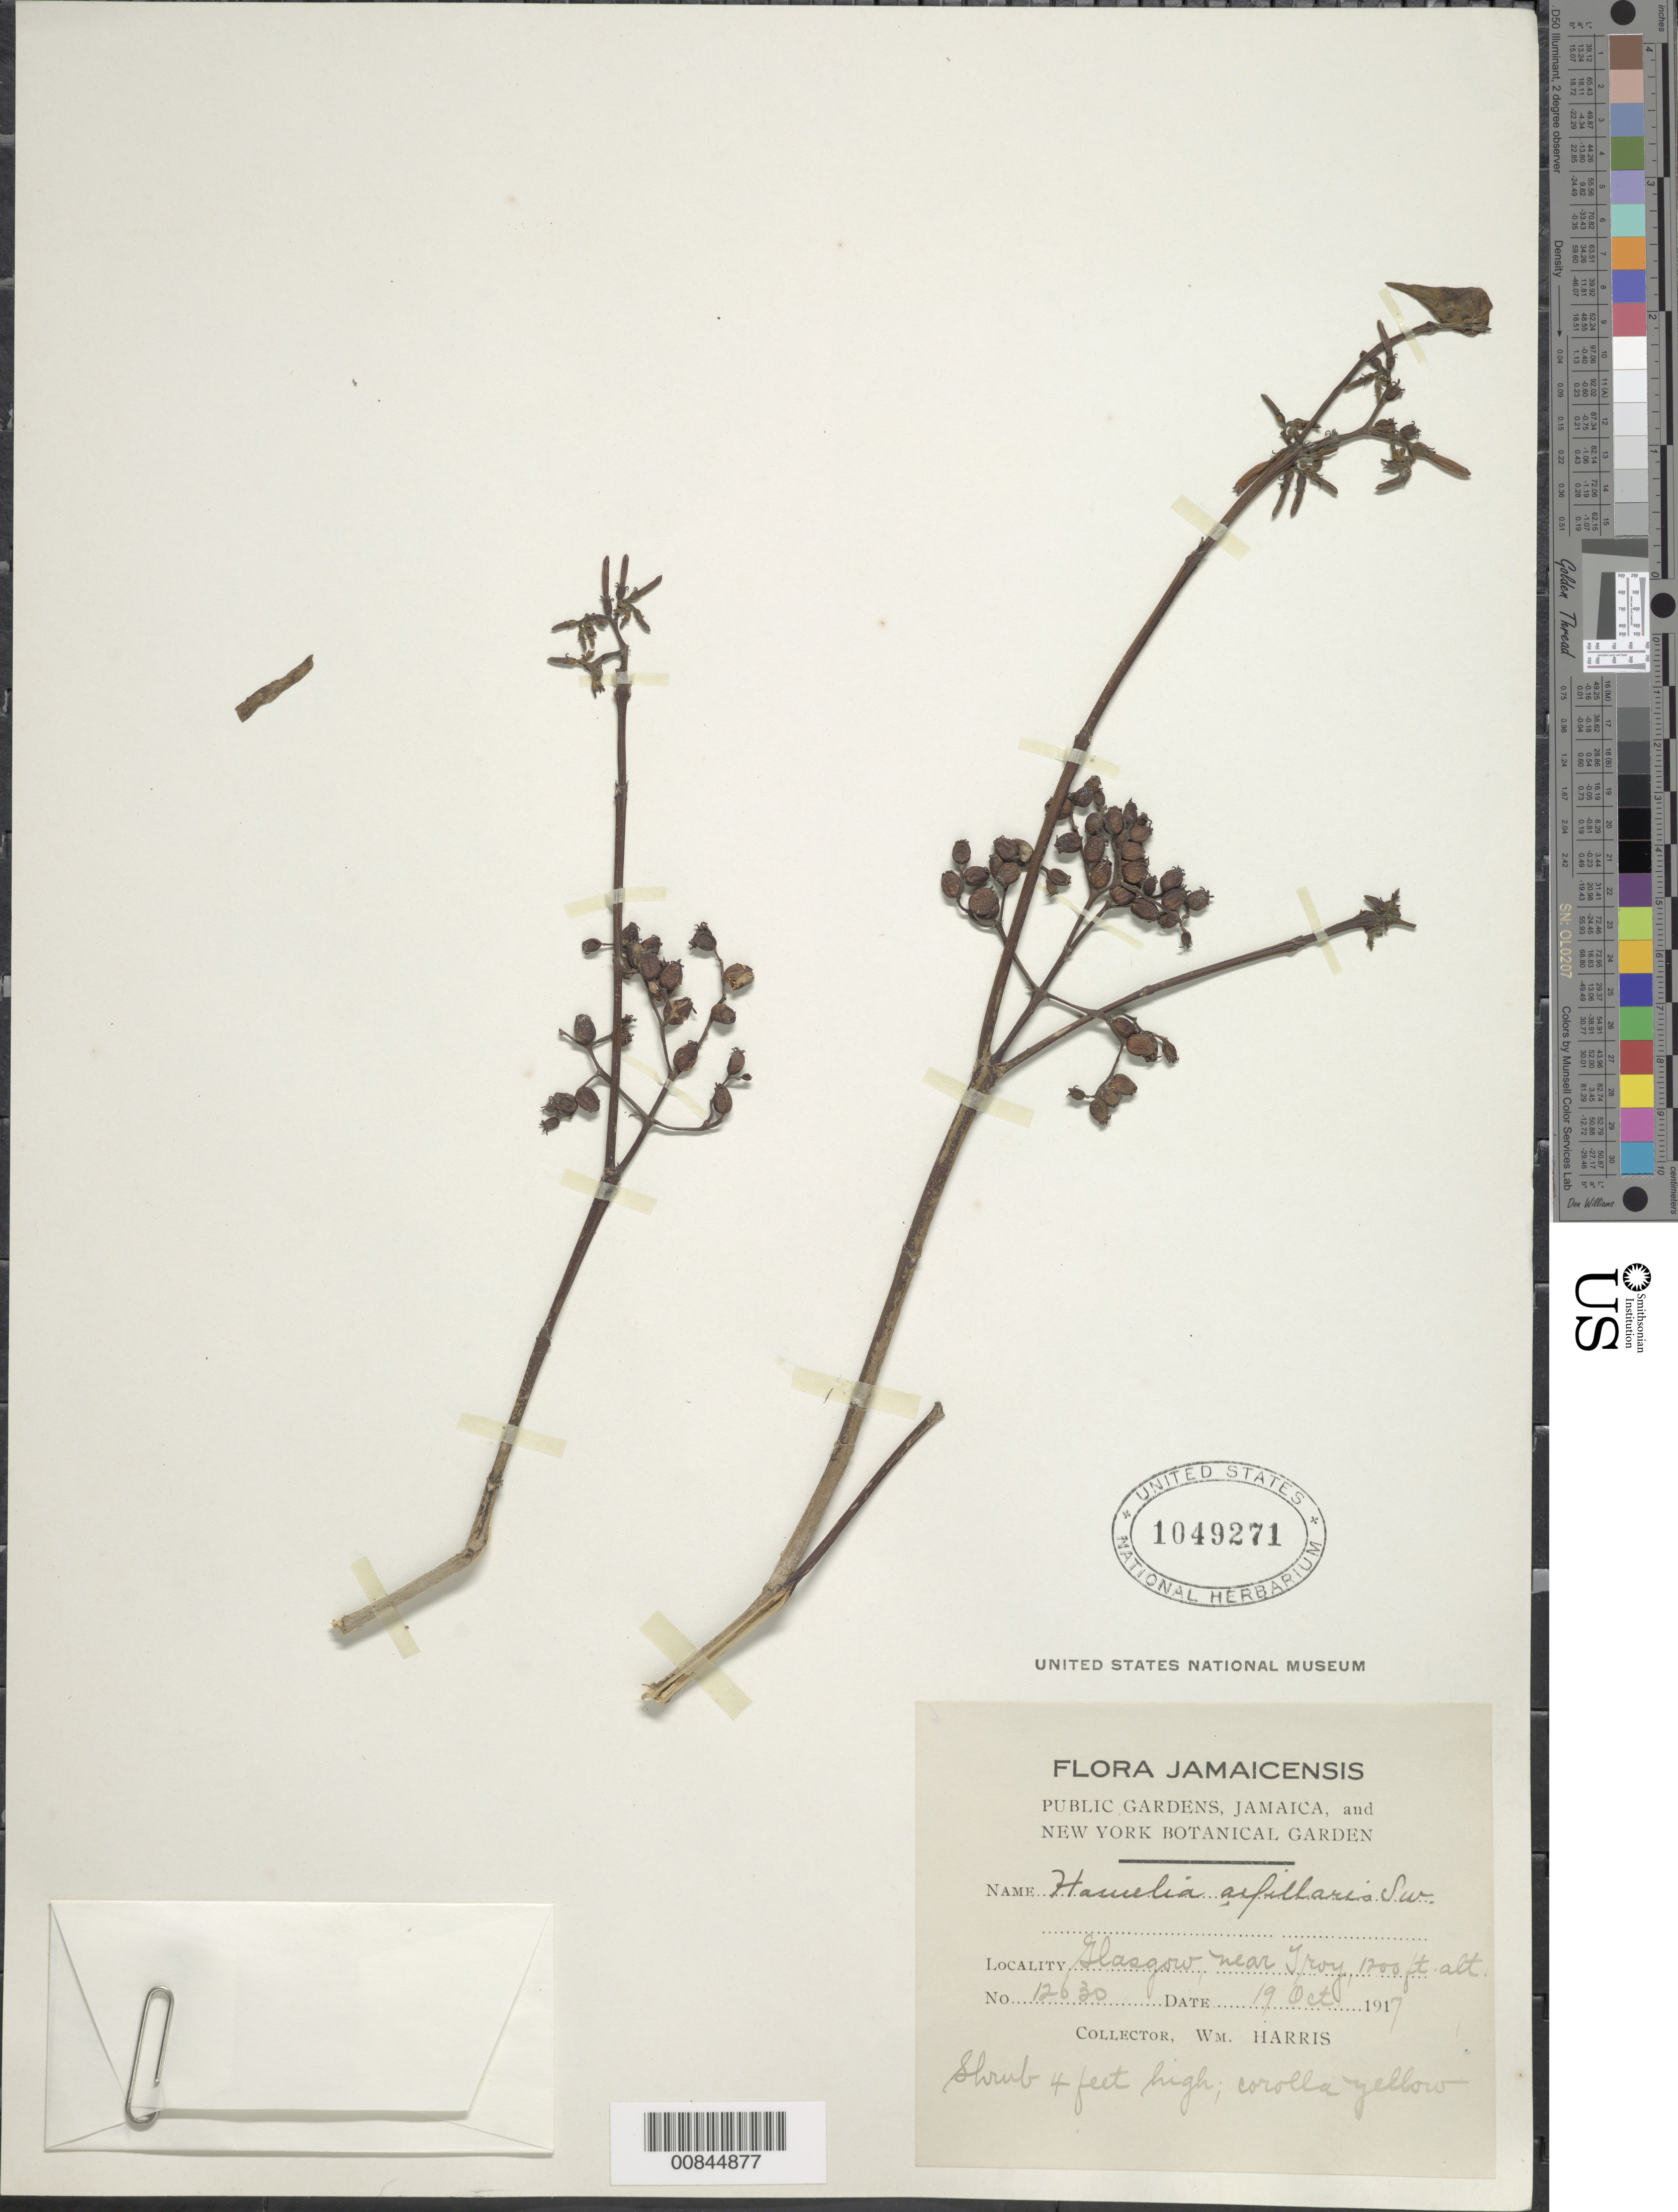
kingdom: Plantae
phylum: Tracheophyta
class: Magnoliopsida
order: Gentianales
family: Rubiaceae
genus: Hamelia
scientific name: Hamelia axillaris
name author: Sw.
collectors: W. H. Harris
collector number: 12630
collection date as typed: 19 Oct 1917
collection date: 1917-10-19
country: Jamaica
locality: Glasgow, near Troy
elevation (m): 3719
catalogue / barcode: US 1049271